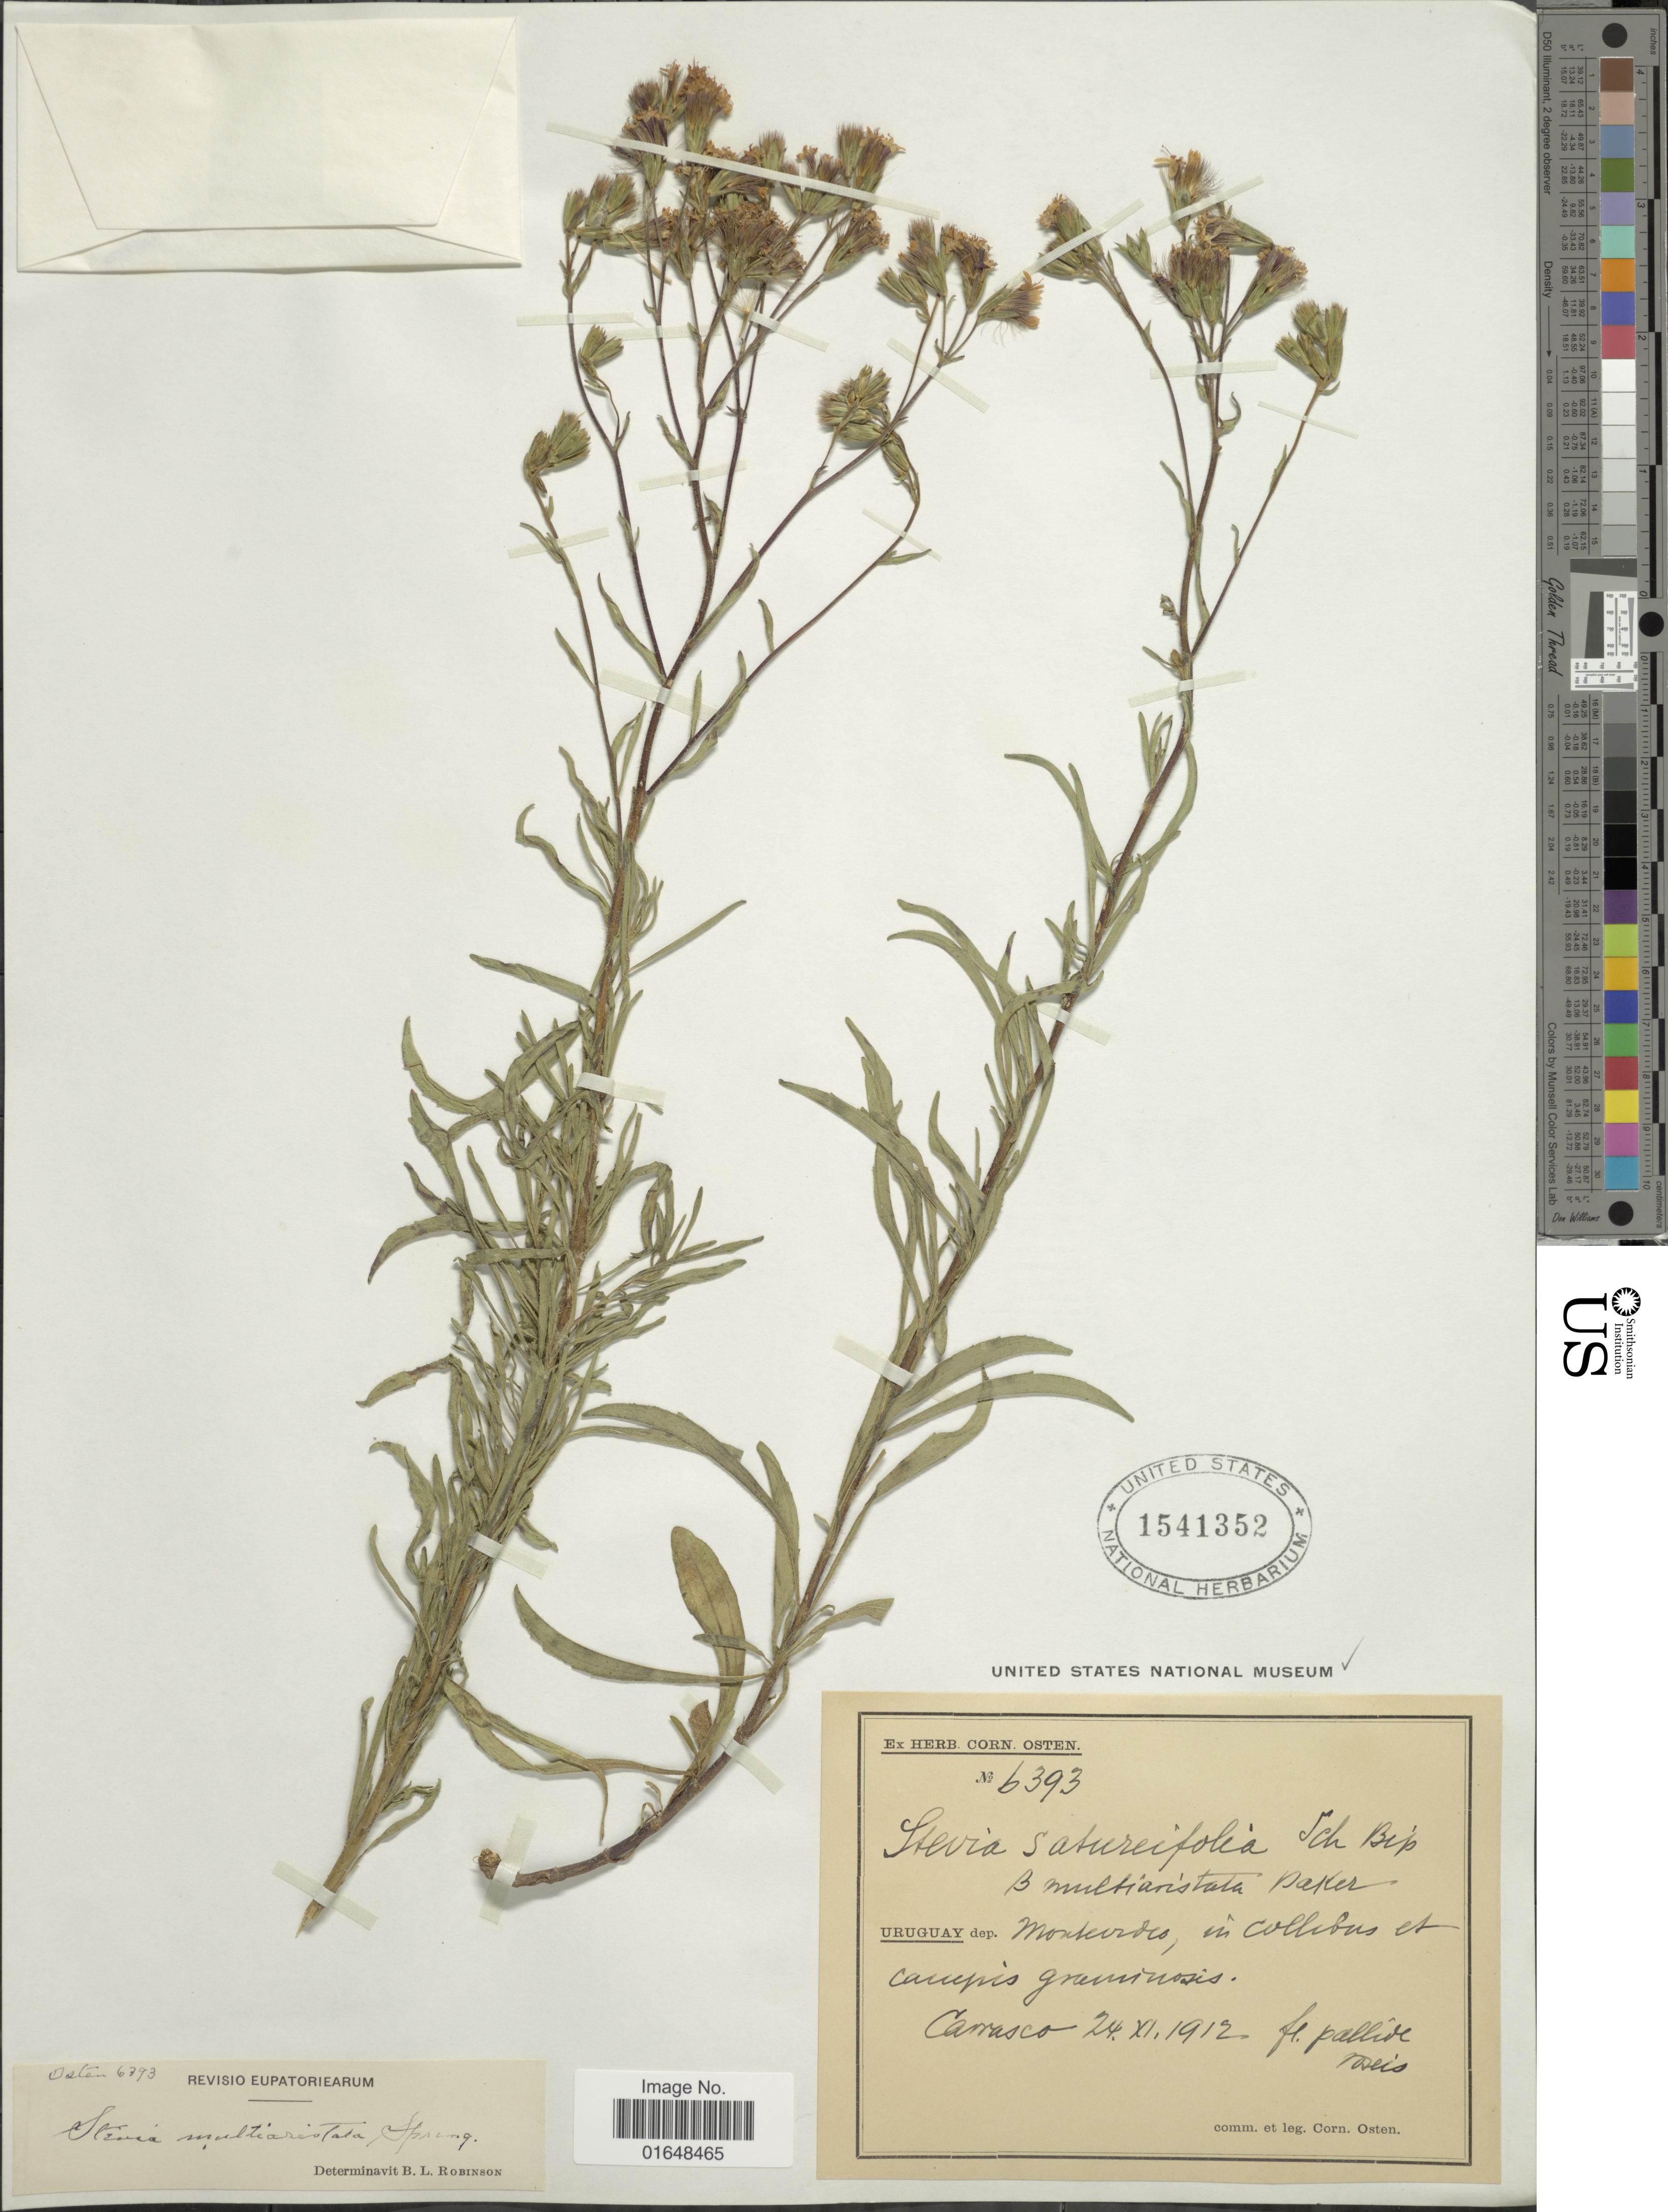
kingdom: Plantae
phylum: Tracheophyta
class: Magnoliopsida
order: Asterales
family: Asteraceae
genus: Stevia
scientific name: Stevia multiaristata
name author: Spreng.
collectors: C. Osten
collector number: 6393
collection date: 1912-11-24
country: Uruguay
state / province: Montevideo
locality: Uruguay dep. Montevideo, in collibus et campis graminosis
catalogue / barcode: US 1541352